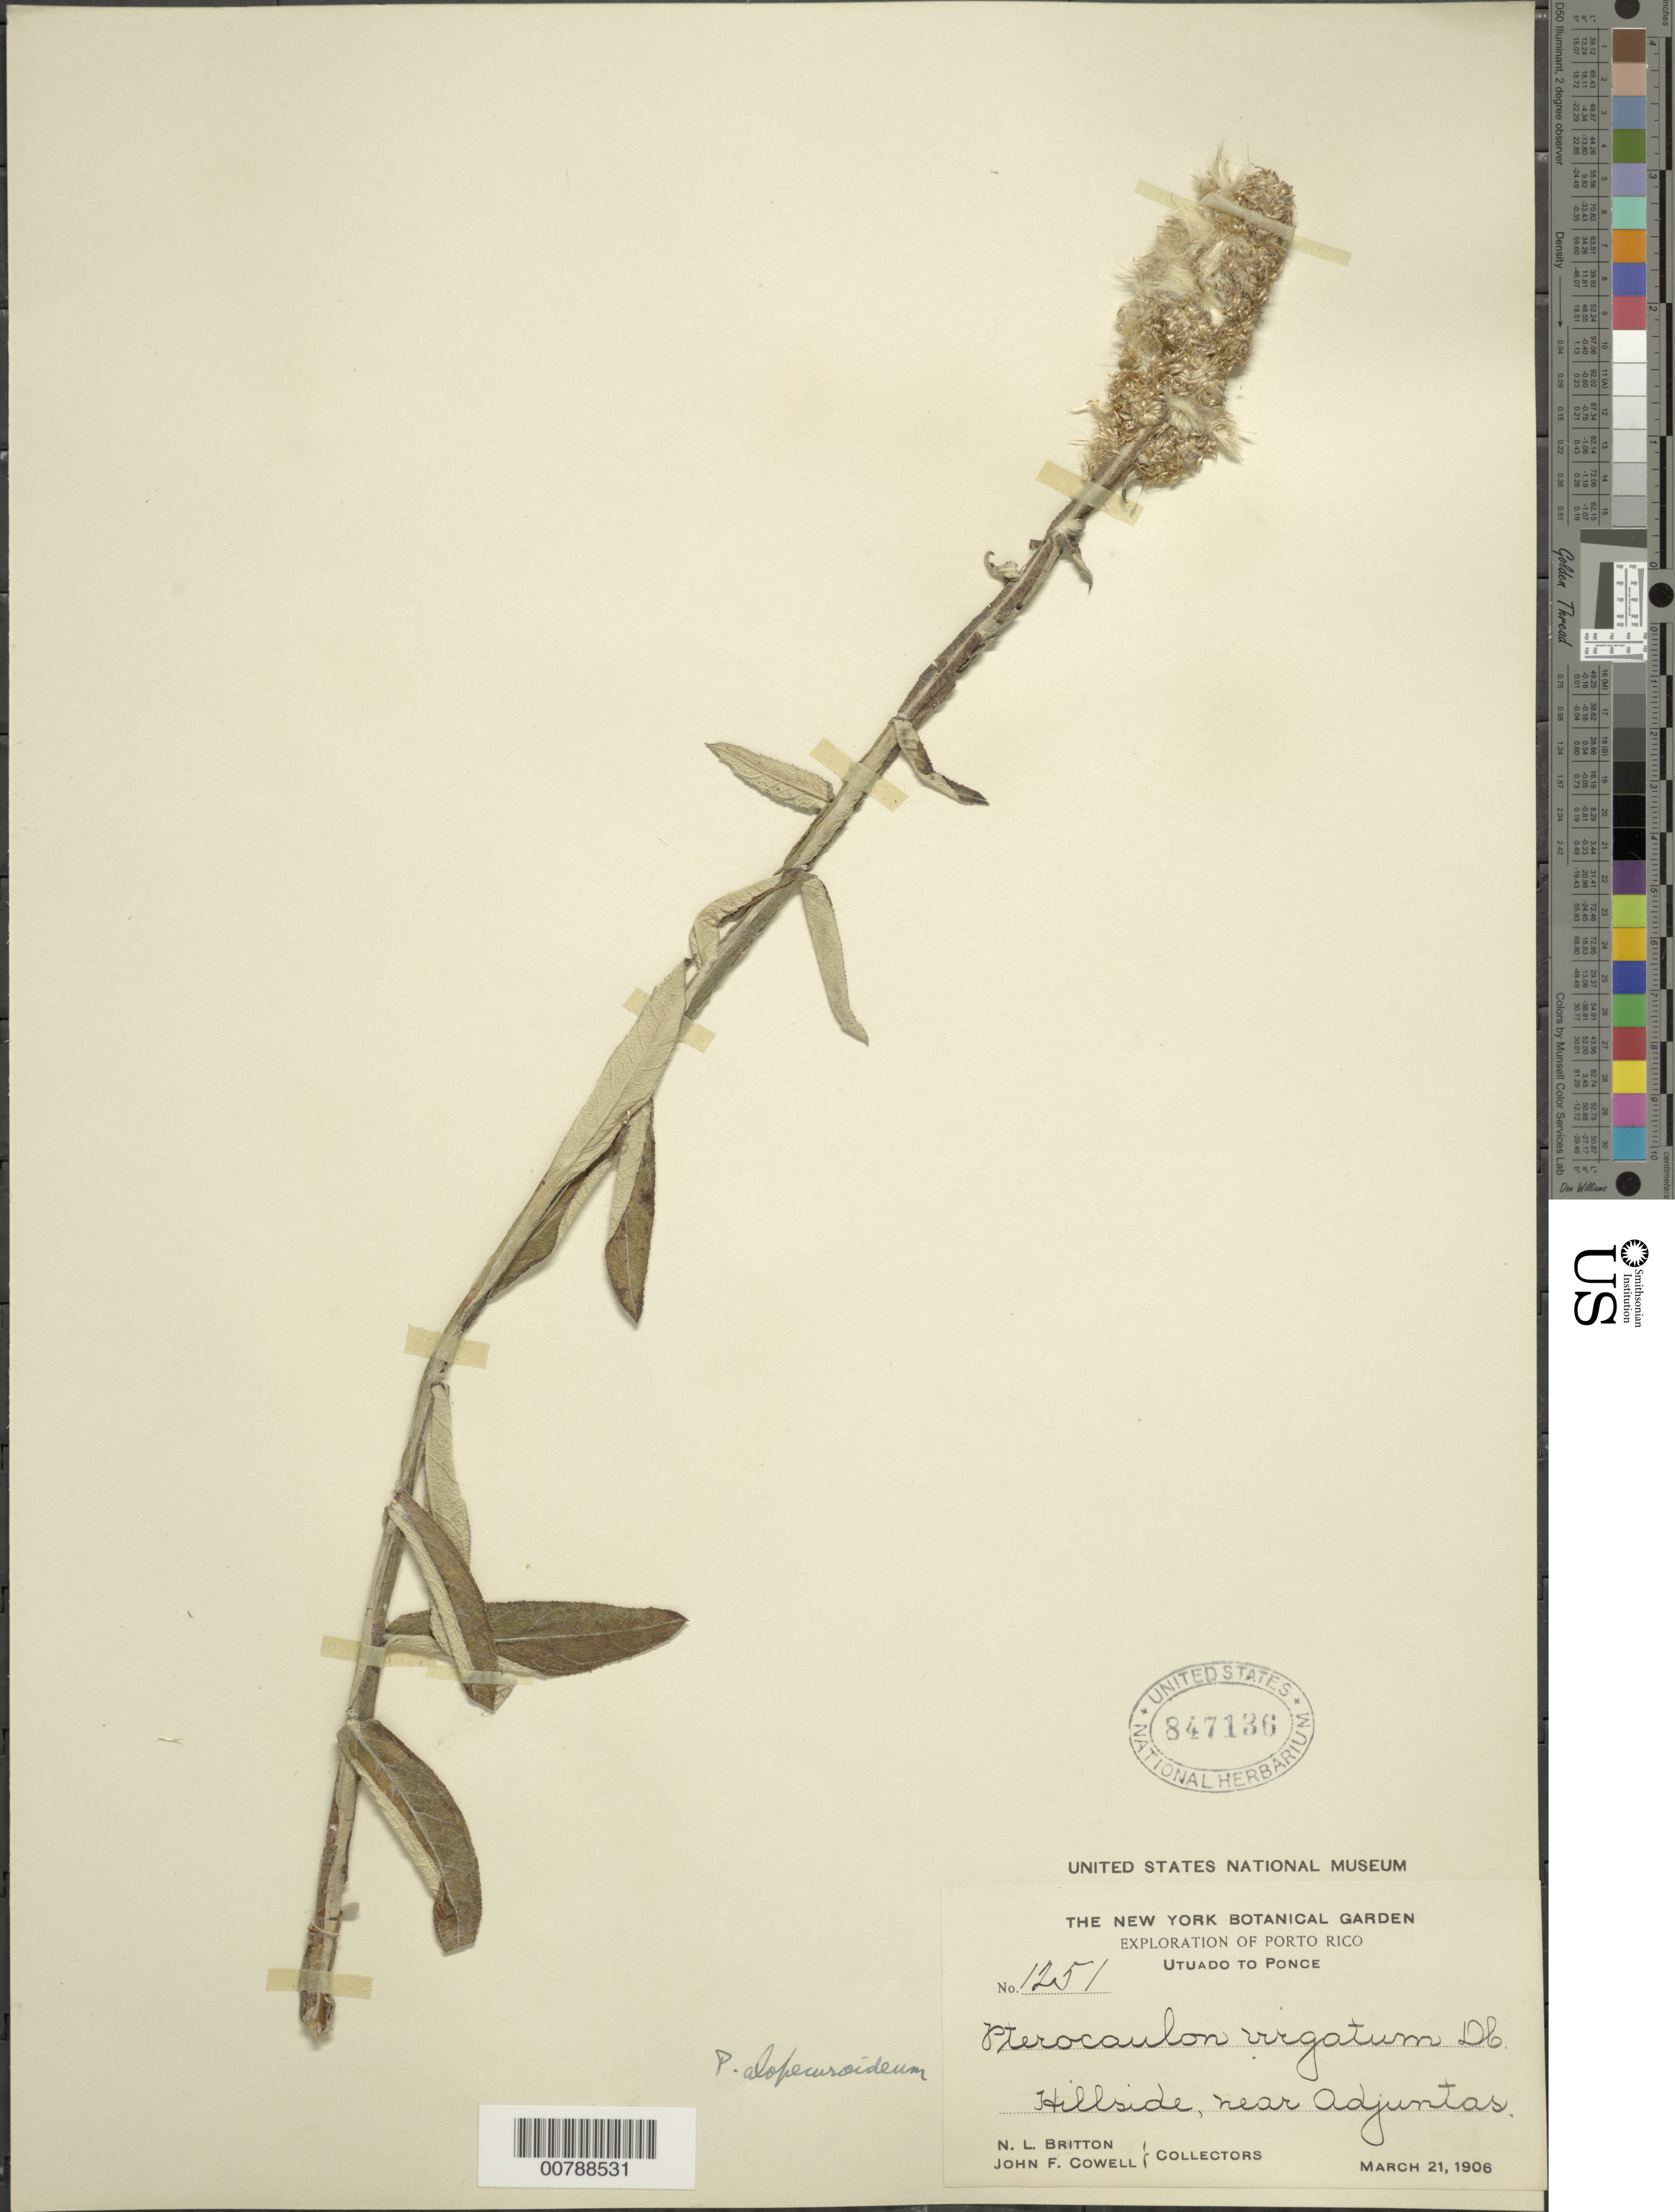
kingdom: Plantae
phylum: Tracheophyta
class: Magnoliopsida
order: Asterales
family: Asteraceae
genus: Pterocaulon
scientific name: Pterocaulon alopecuroides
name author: (Lam.) DC.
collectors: N. Britton & J. F. Cowell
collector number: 1251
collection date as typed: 21 Mar 1906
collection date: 1906-03-21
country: Puerto Rico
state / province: Adjuntas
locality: Utuado to Ponce. Hillside near Adjuntas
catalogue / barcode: US 847136